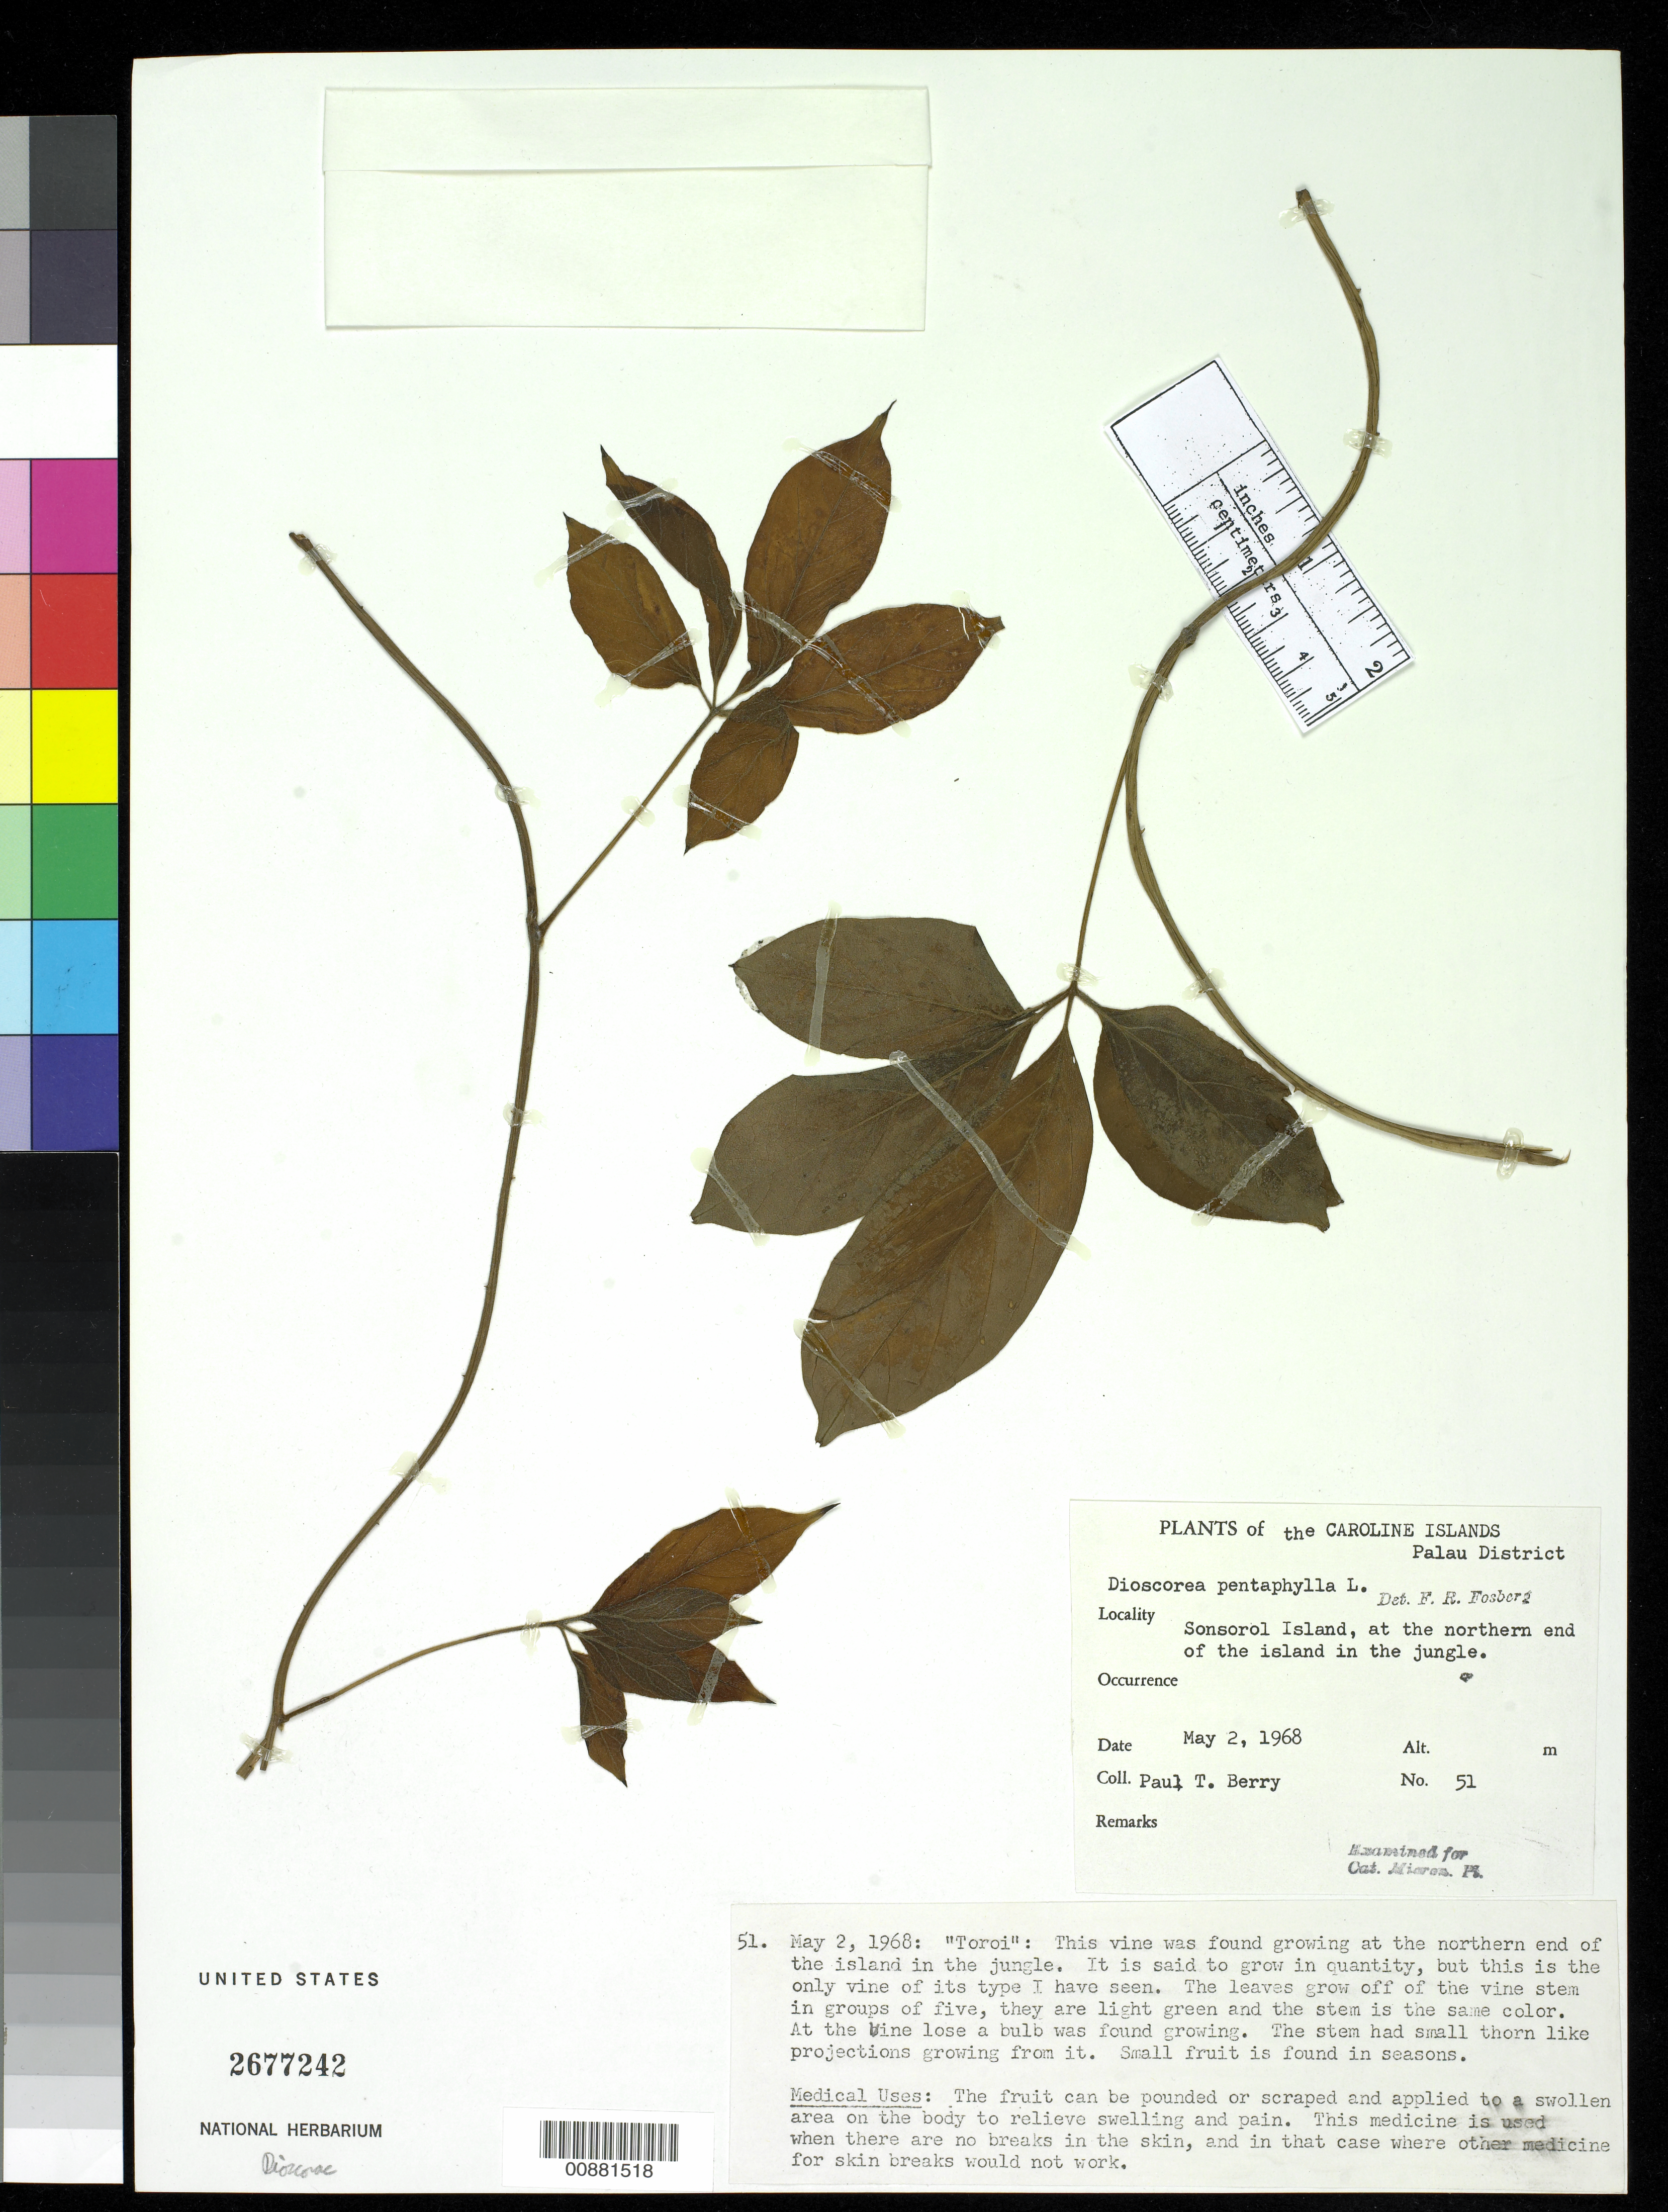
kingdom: Plantae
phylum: Tracheophyta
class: Liliopsida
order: Dioscoreales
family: Dioscoreaceae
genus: Dioscorea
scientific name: Dioscorea pentaphylla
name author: L.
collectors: P. T. Berry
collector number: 51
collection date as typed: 02 May 1968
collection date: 1968-05-02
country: Palau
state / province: Sonsorol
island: Sonsorol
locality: Northern end of the island in the jungle.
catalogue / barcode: US 2677242